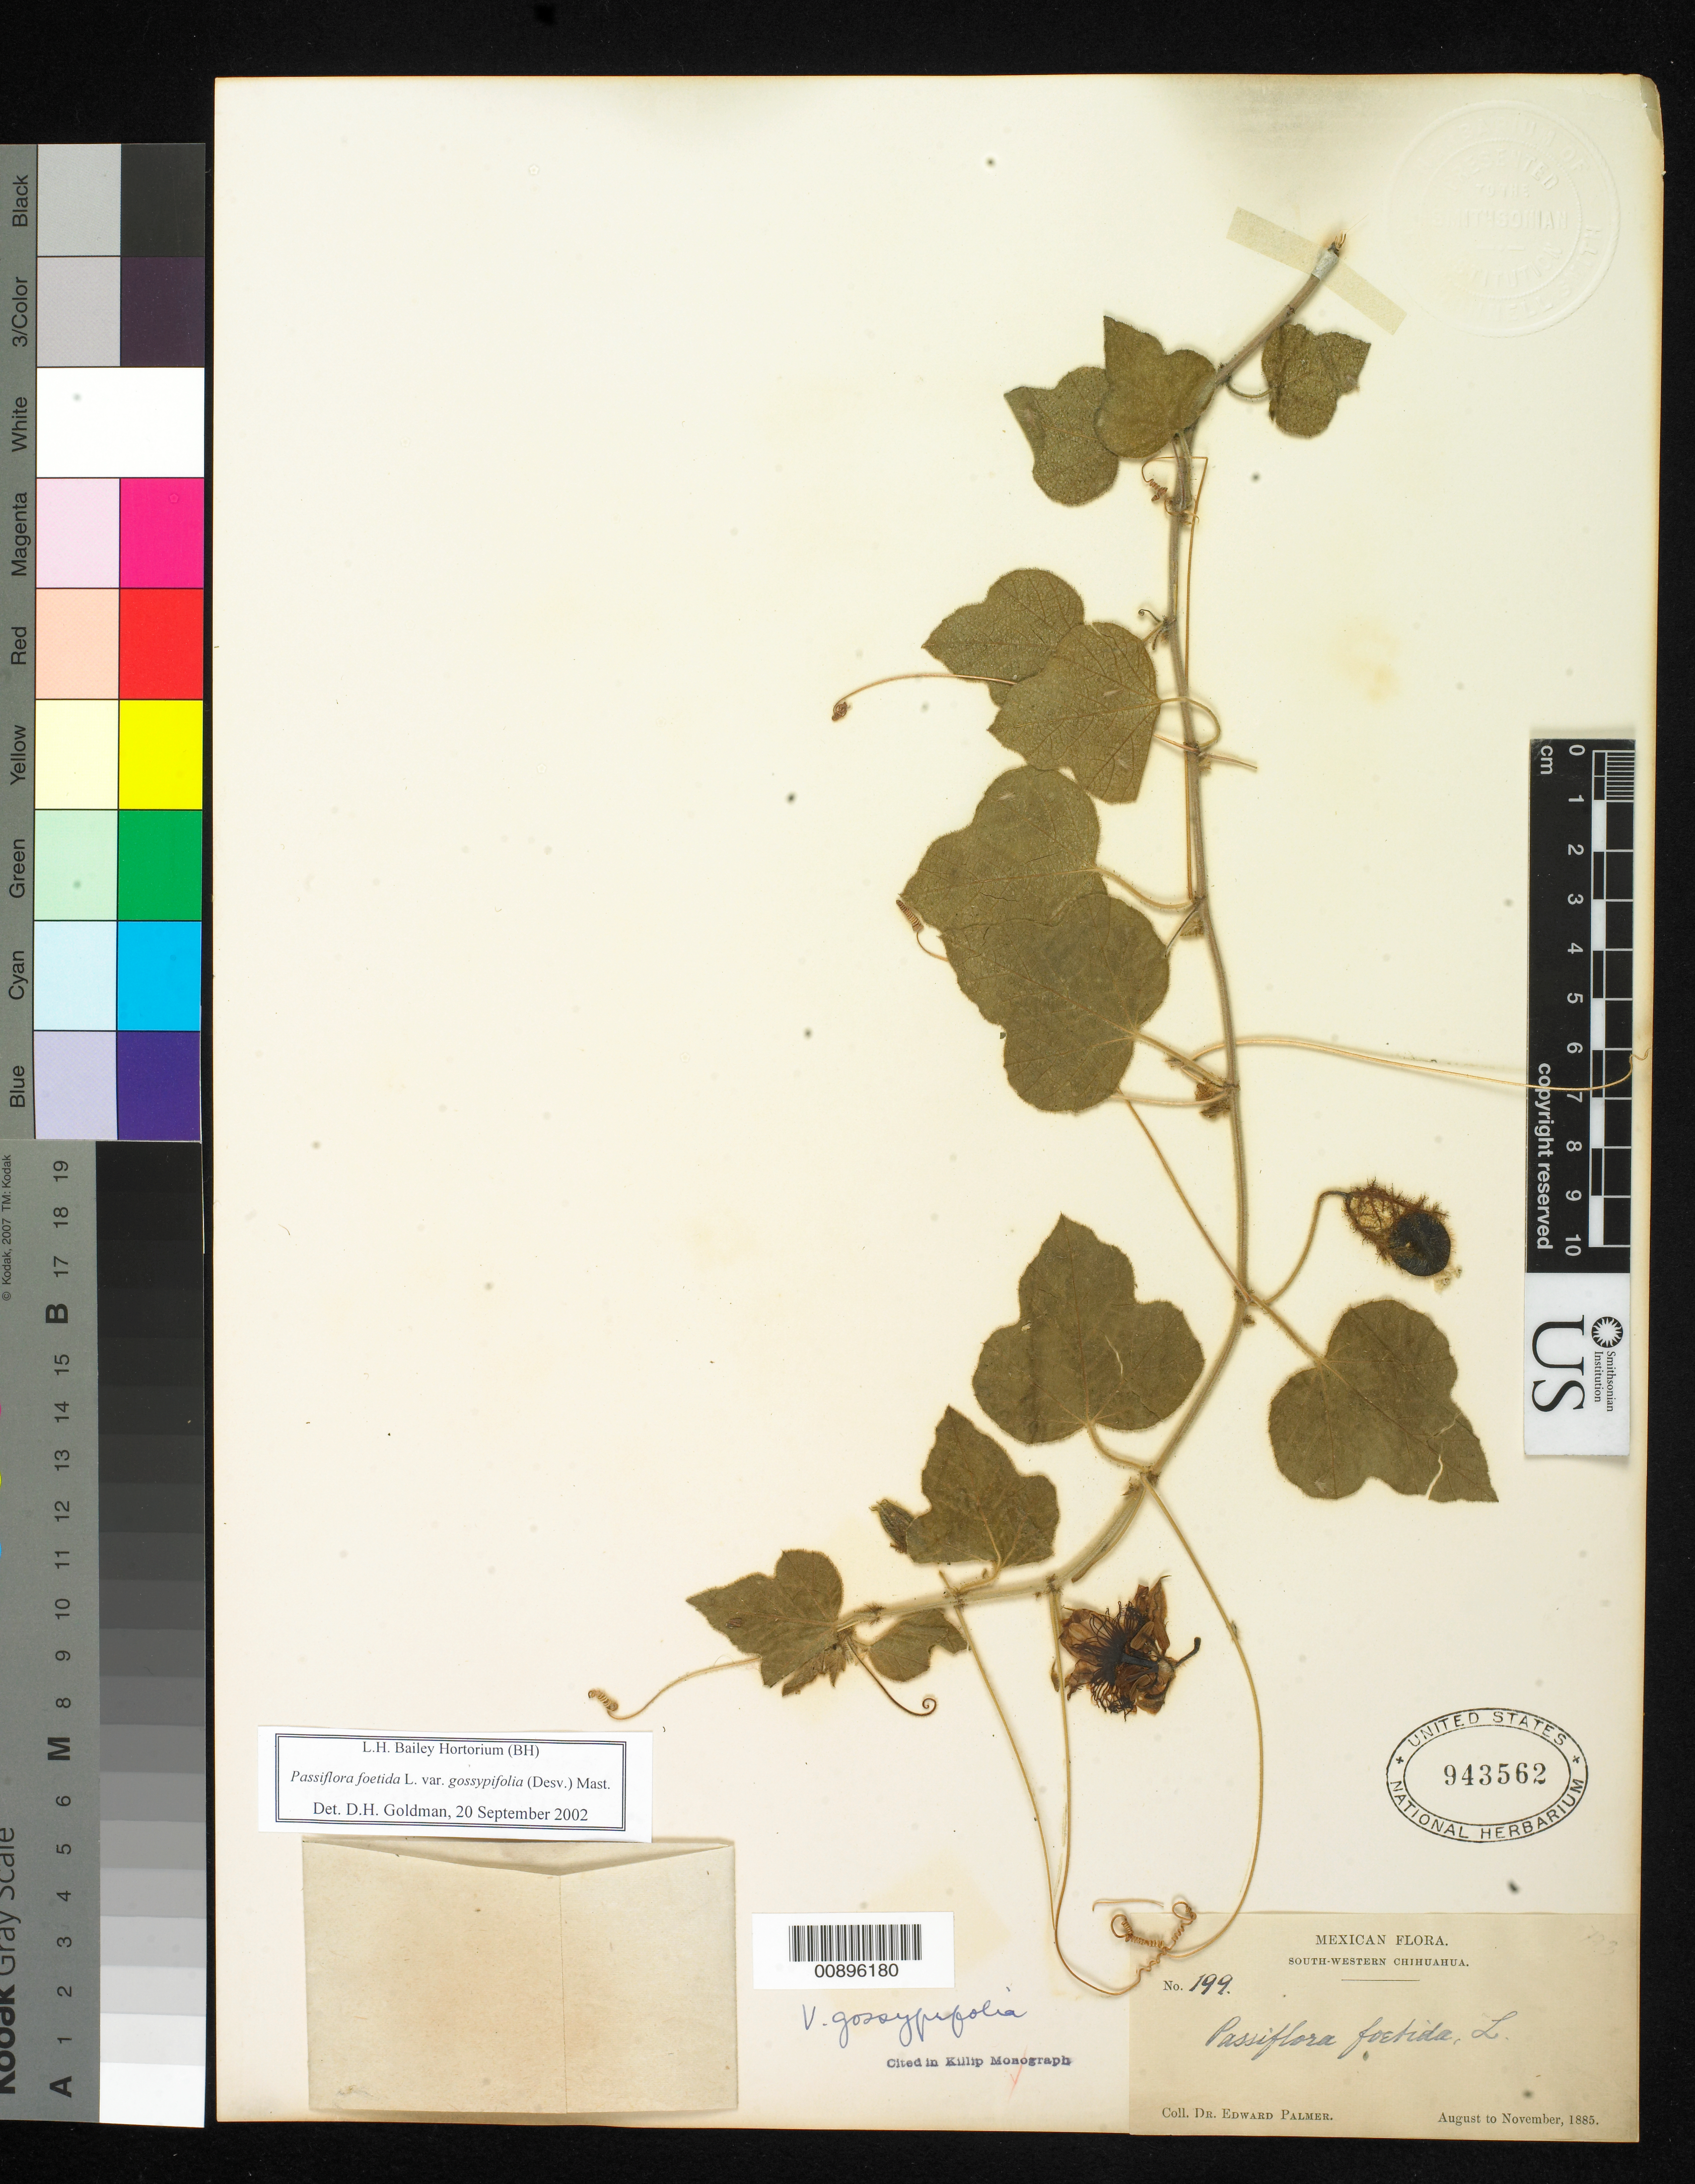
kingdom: Plantae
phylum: Tracheophyta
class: Magnoliopsida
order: Malpighiales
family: Passifloraceae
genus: Passiflora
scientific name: Passiflora foetida var. gossypiifolia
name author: (Desv.) Mast.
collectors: E. Palmer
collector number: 199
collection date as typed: Aug 1885 to -- Nov 1885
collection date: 1885-08/1885-11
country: Mexico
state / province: Chihuahua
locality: South-Western Chihuahua.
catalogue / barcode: US 943562